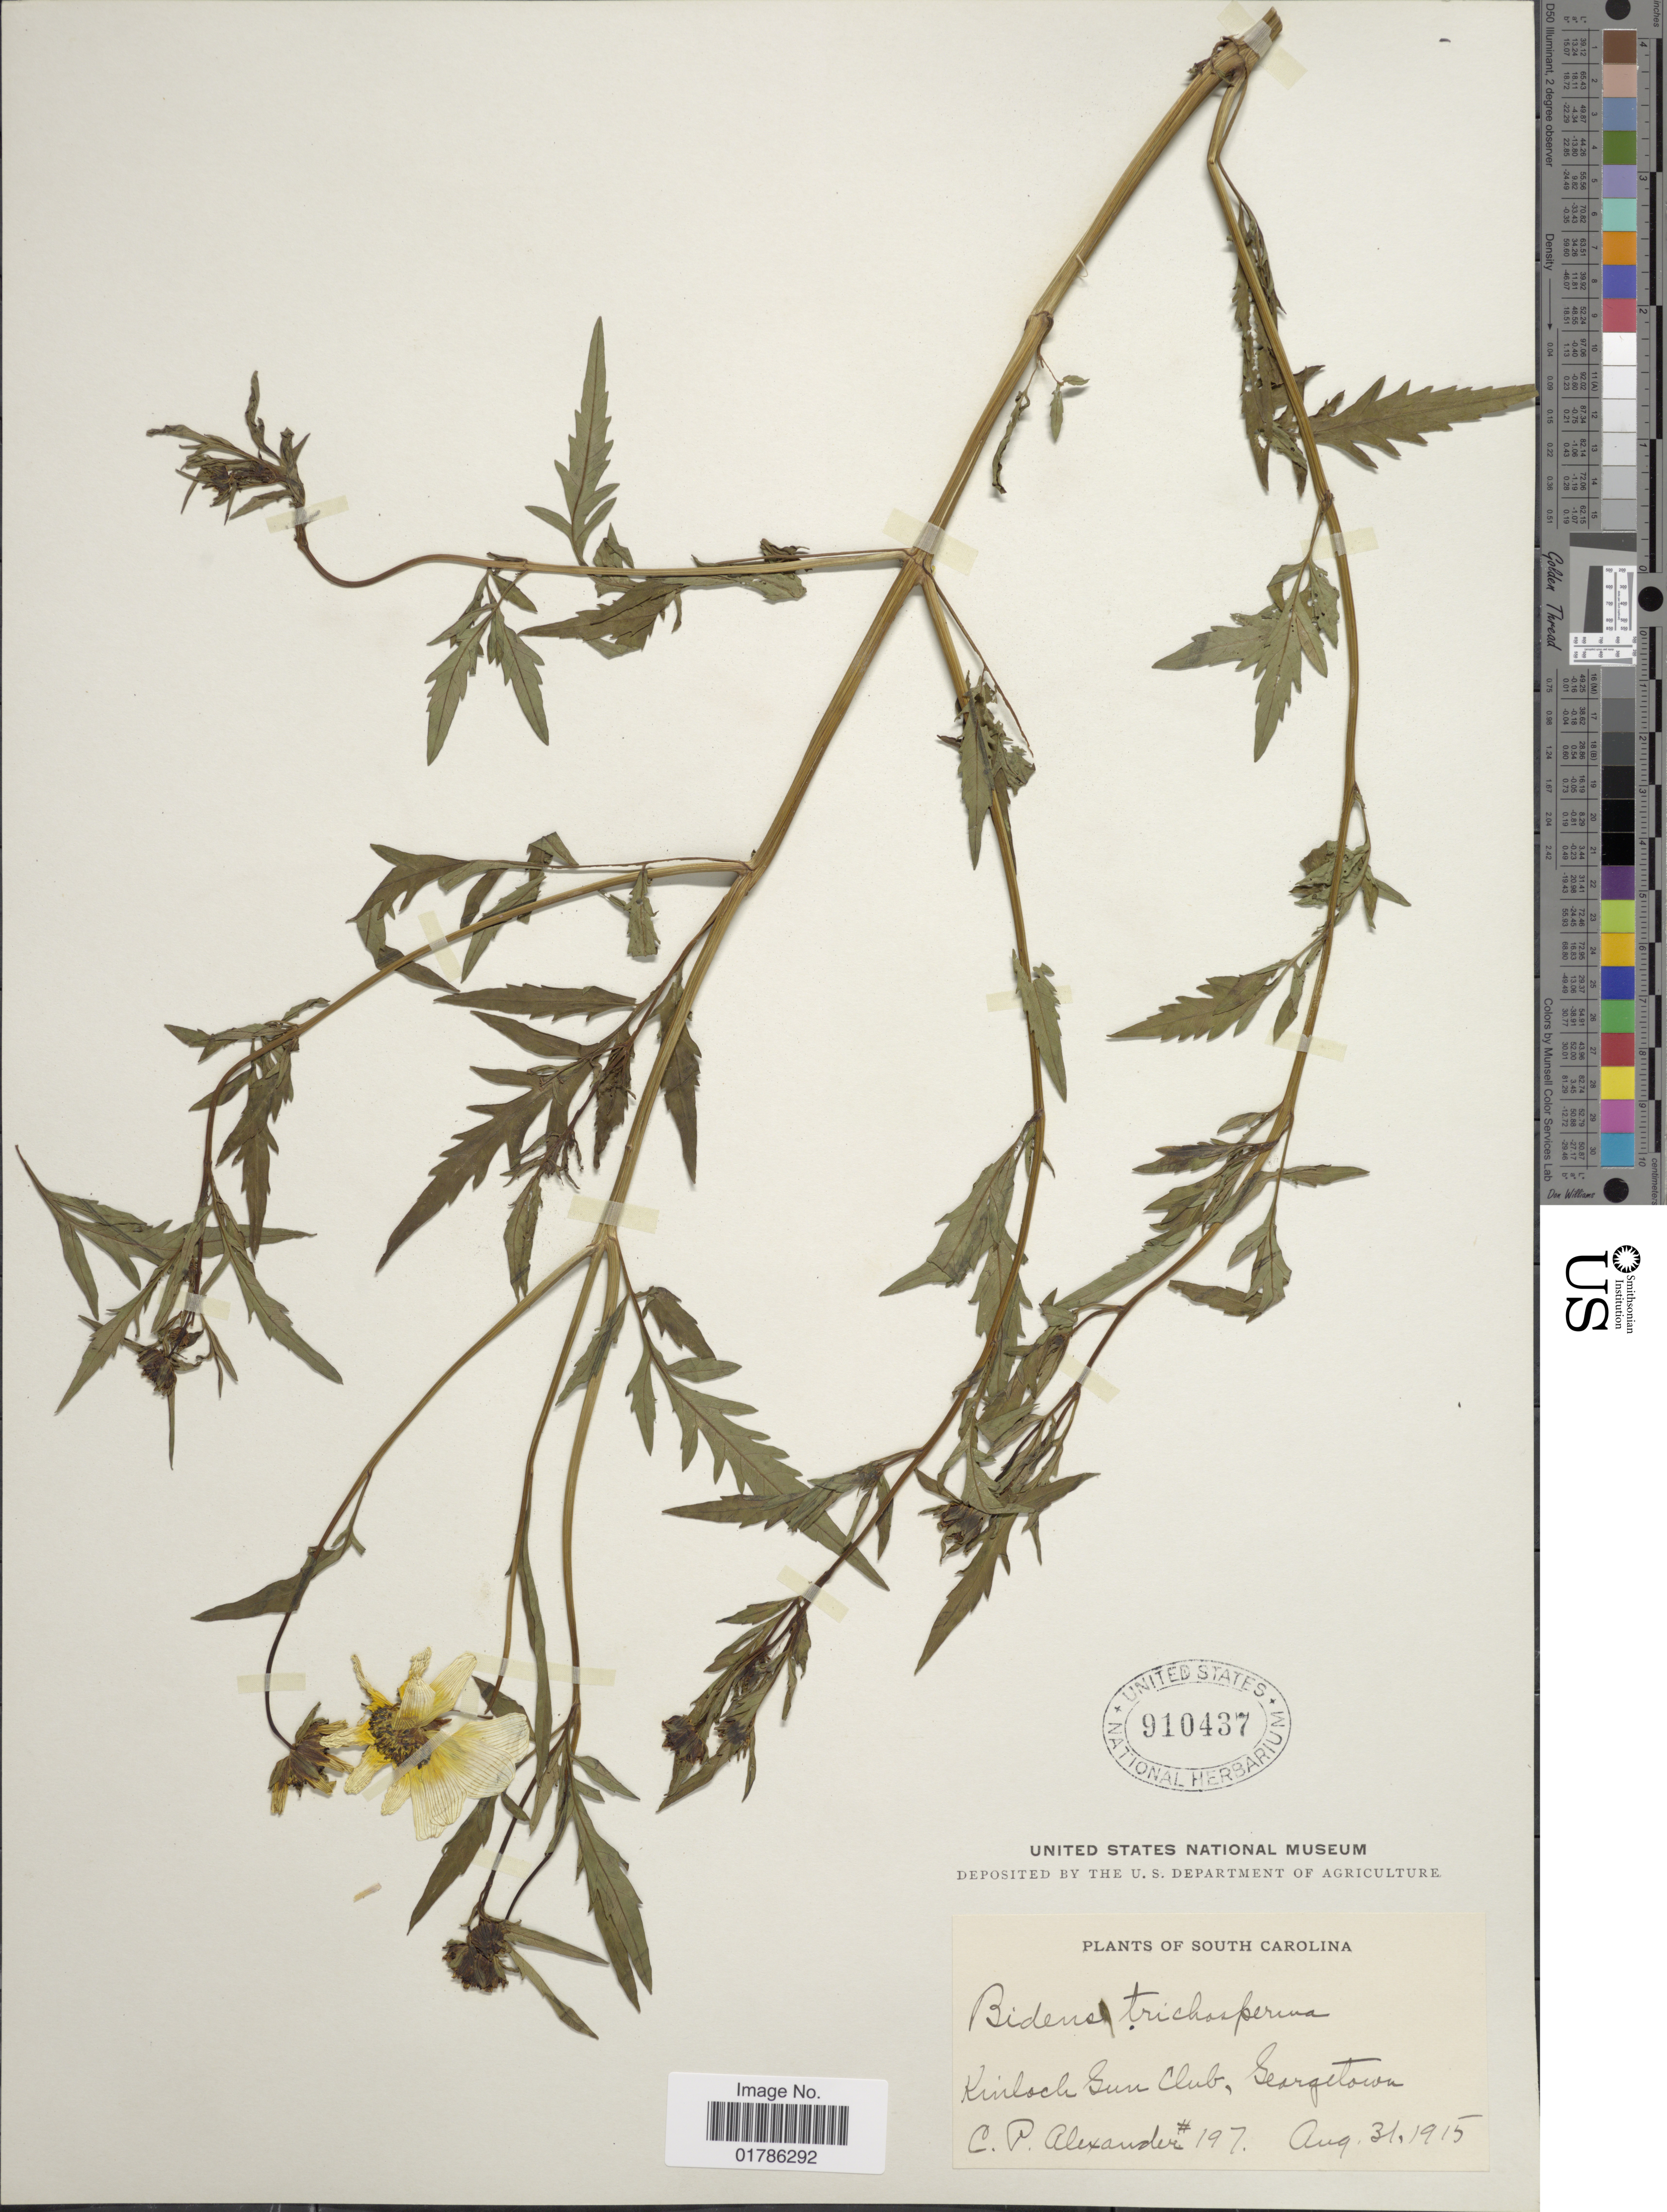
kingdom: Plantae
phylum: Tracheophyta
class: Magnoliopsida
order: Asterales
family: Asteraceae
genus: Bidens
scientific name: Bidens coronata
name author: (L.) Britton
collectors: C. P. Alexander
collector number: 197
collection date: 1915-08-31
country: United States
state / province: South Carolina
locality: Kinloch Sun Club, Georgetown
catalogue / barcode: US 910437